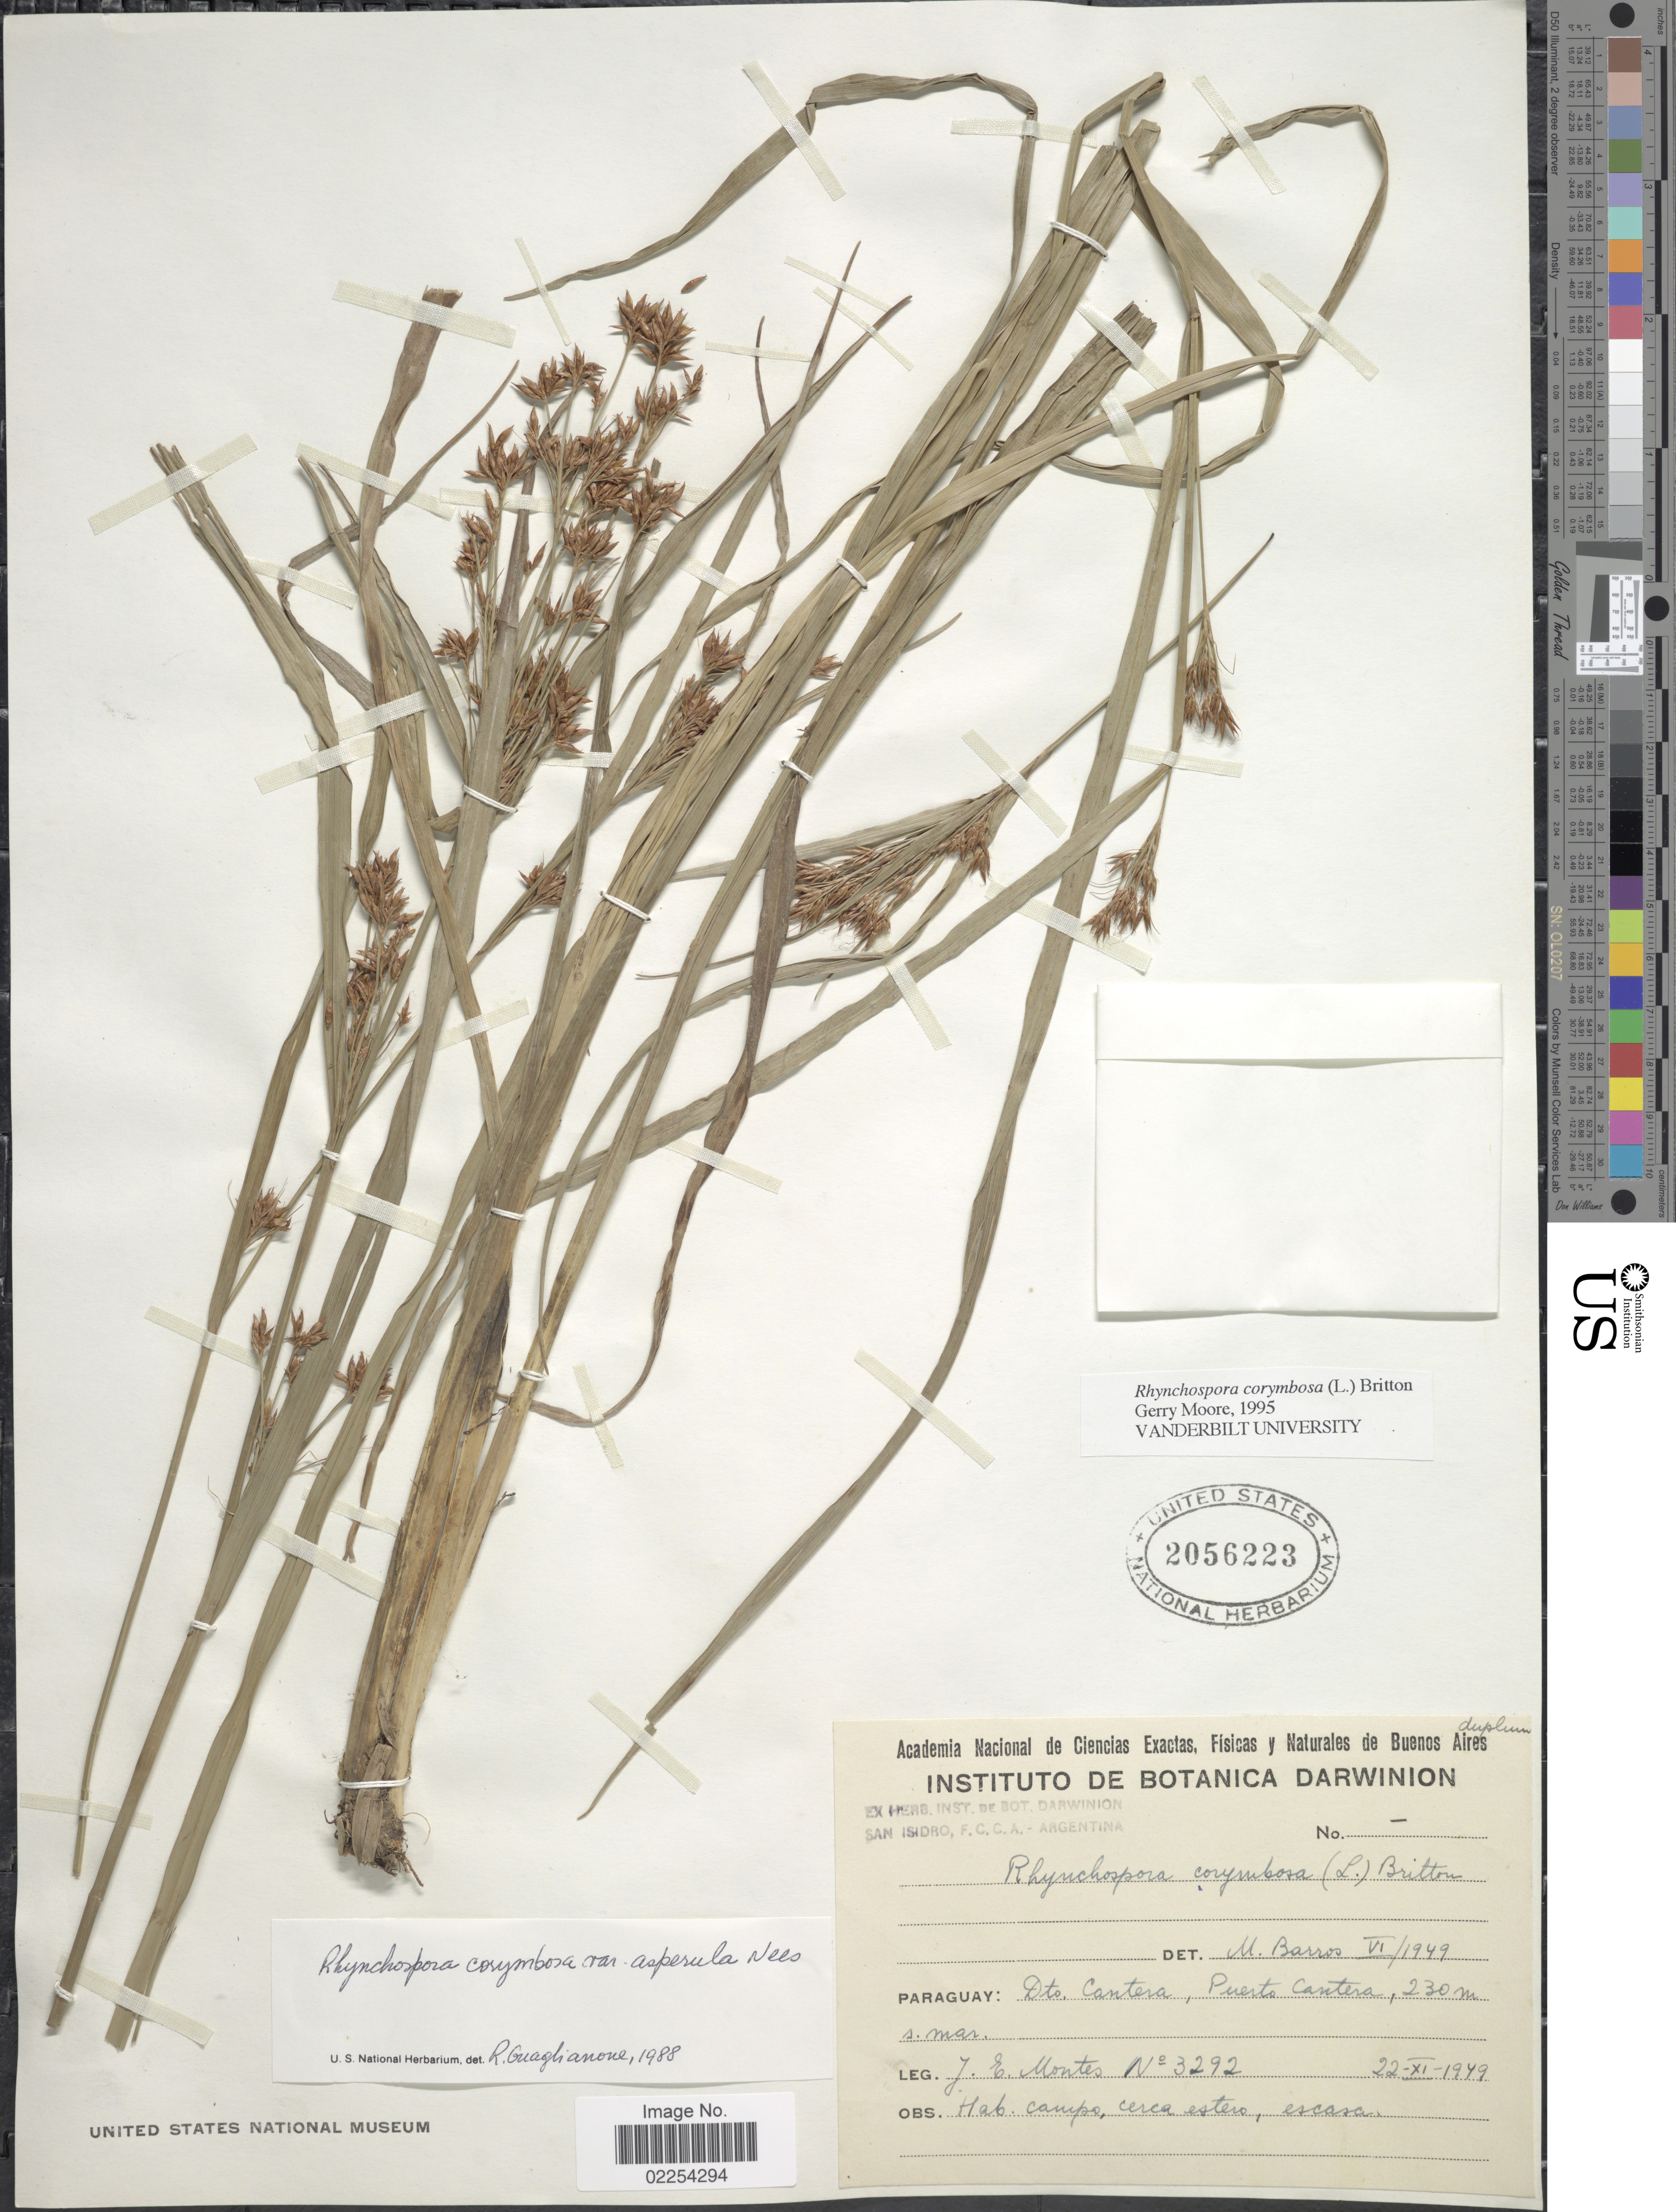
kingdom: Plantae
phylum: Tracheophyta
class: Liliopsida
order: Poales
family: Cyperaceae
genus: Rhynchospora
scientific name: Rhynchospora corymbosa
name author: (L.) Britton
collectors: J. E. Montes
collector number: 3292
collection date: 1949-11-22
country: Paraguay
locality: Paraguay, Dto. Cantera, Puerto Cantera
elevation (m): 230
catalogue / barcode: US 2056223